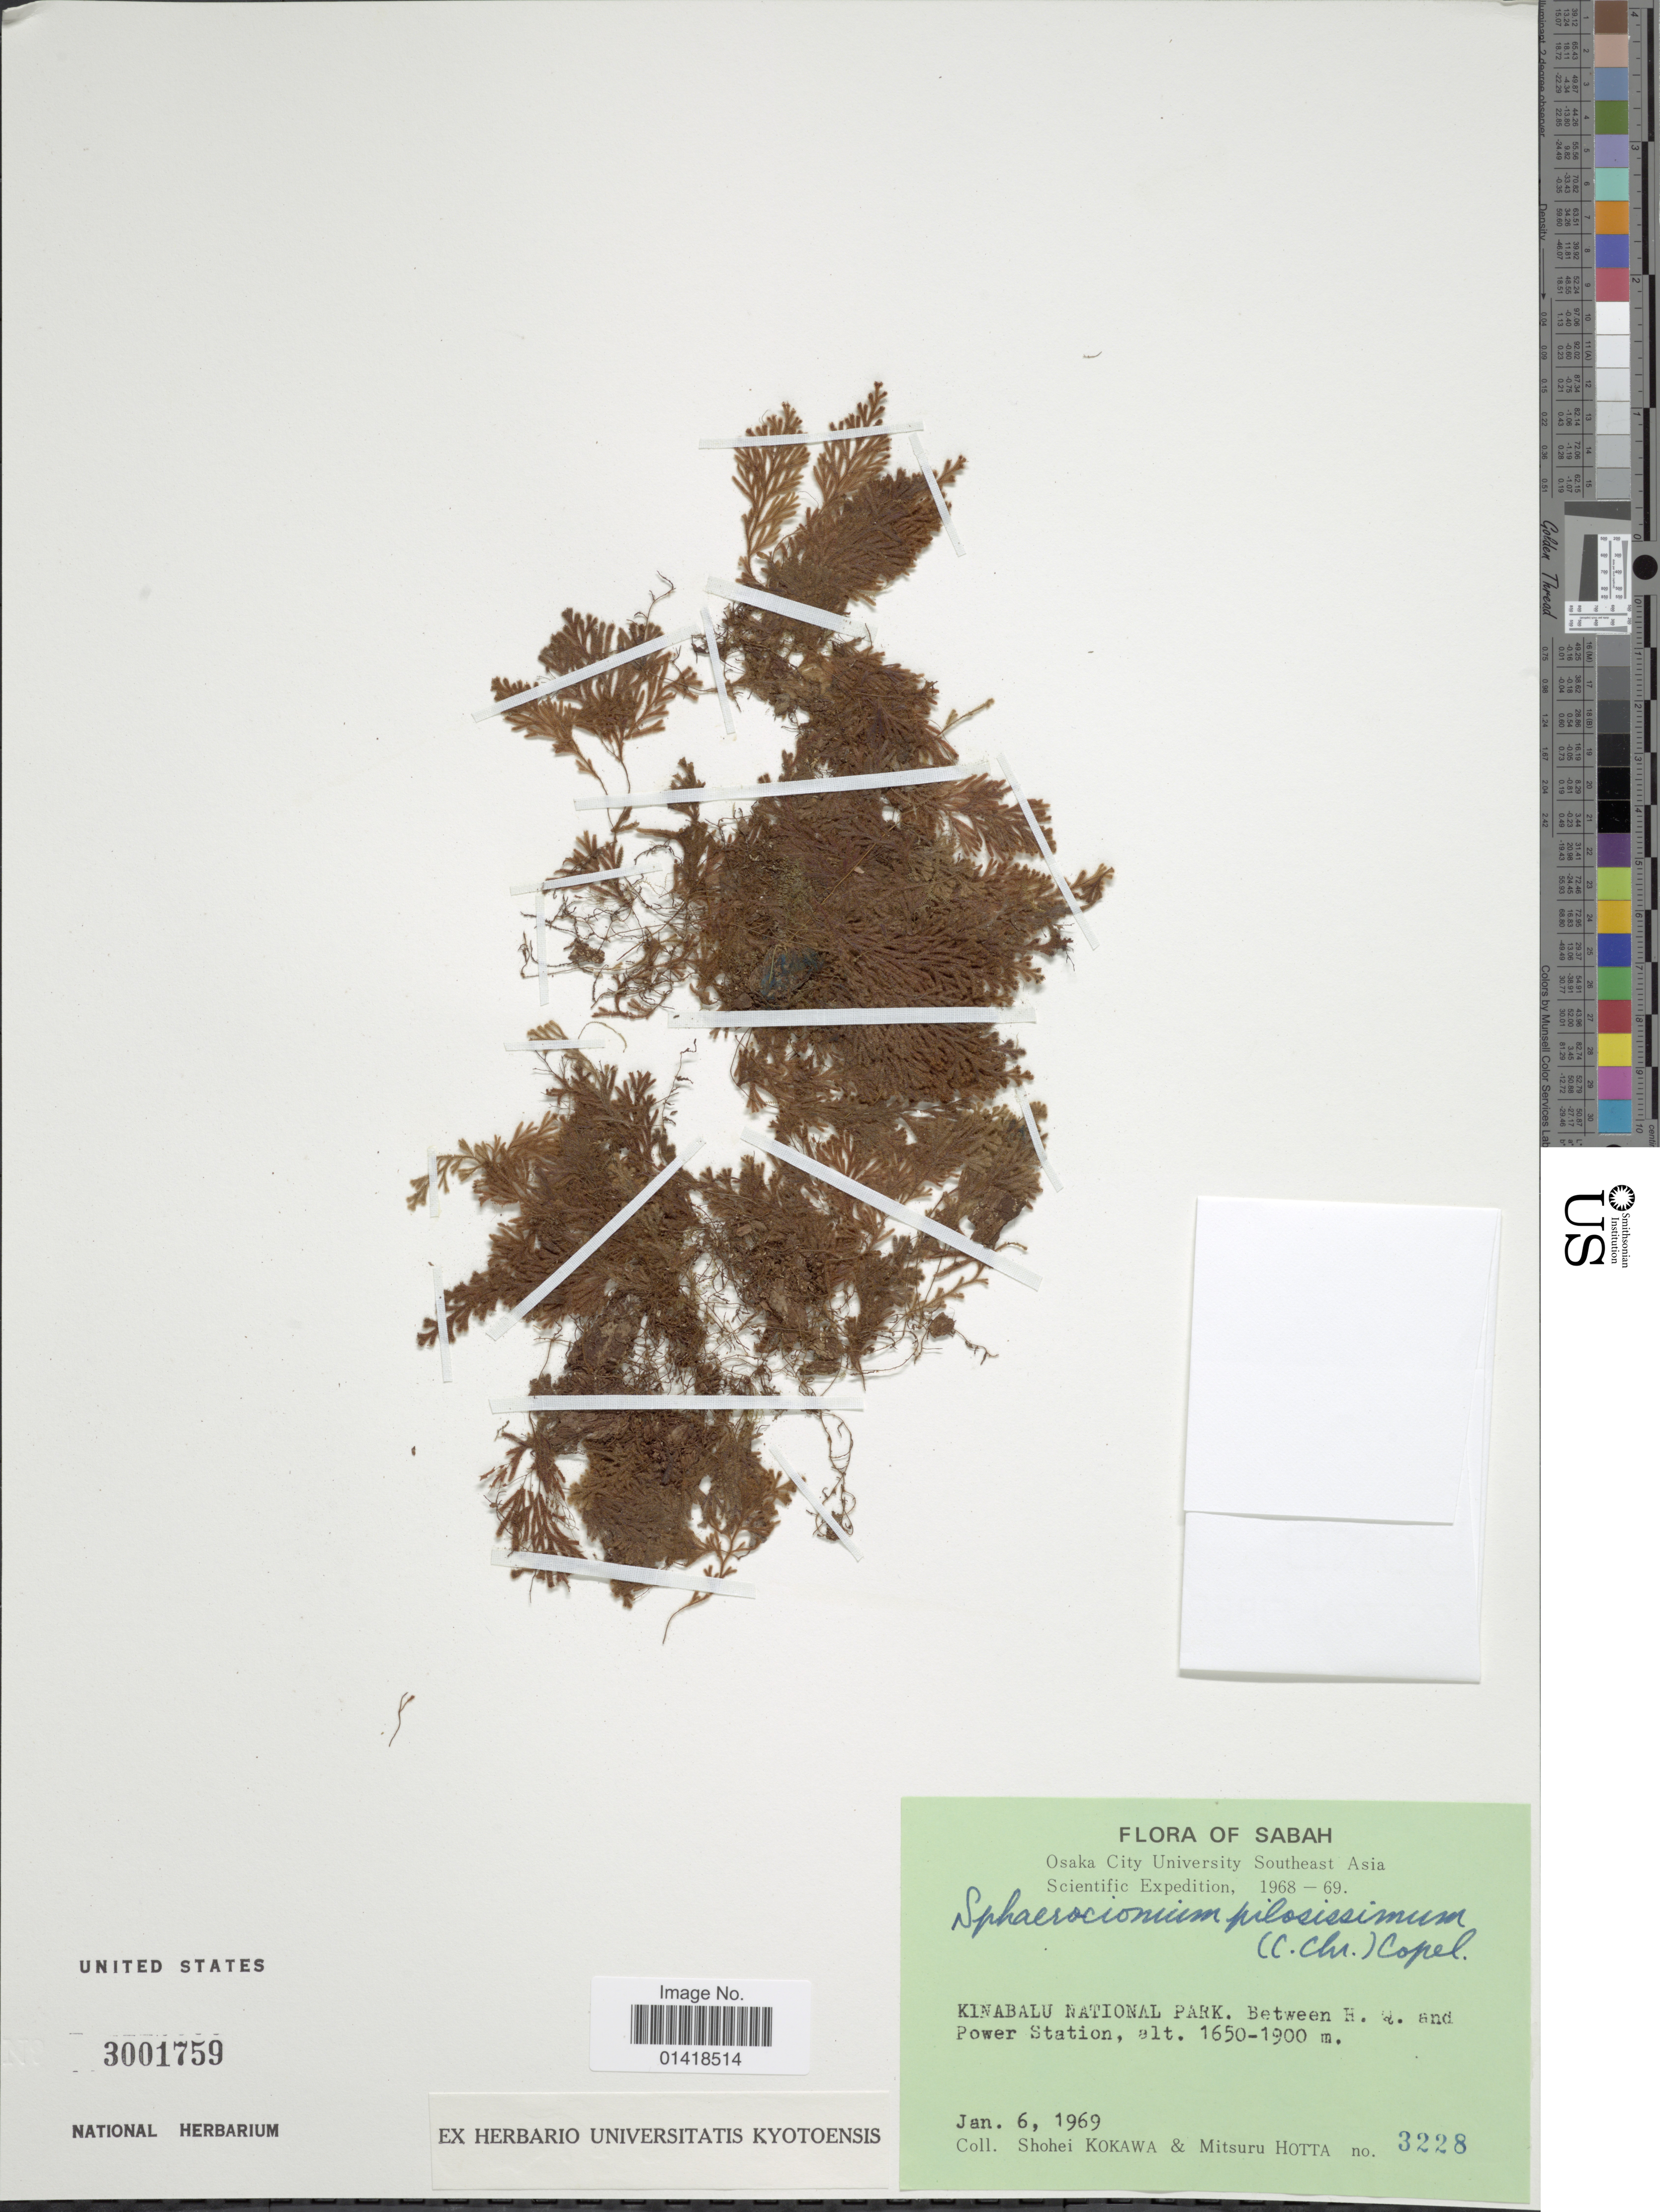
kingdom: Plantae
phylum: Tracheophyta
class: Polypodiopsida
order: Hymenophyllales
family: Hymenophyllaceae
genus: Hymenophyllum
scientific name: Hymenophyllum pilosissimum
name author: C. Chr.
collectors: S. Kokawa & M. Hotta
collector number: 3228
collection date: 1969-01-06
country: Malaysia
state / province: Sabah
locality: Kinabalu National park. Between H.Q. and Power Station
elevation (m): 1650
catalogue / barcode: US 3001759